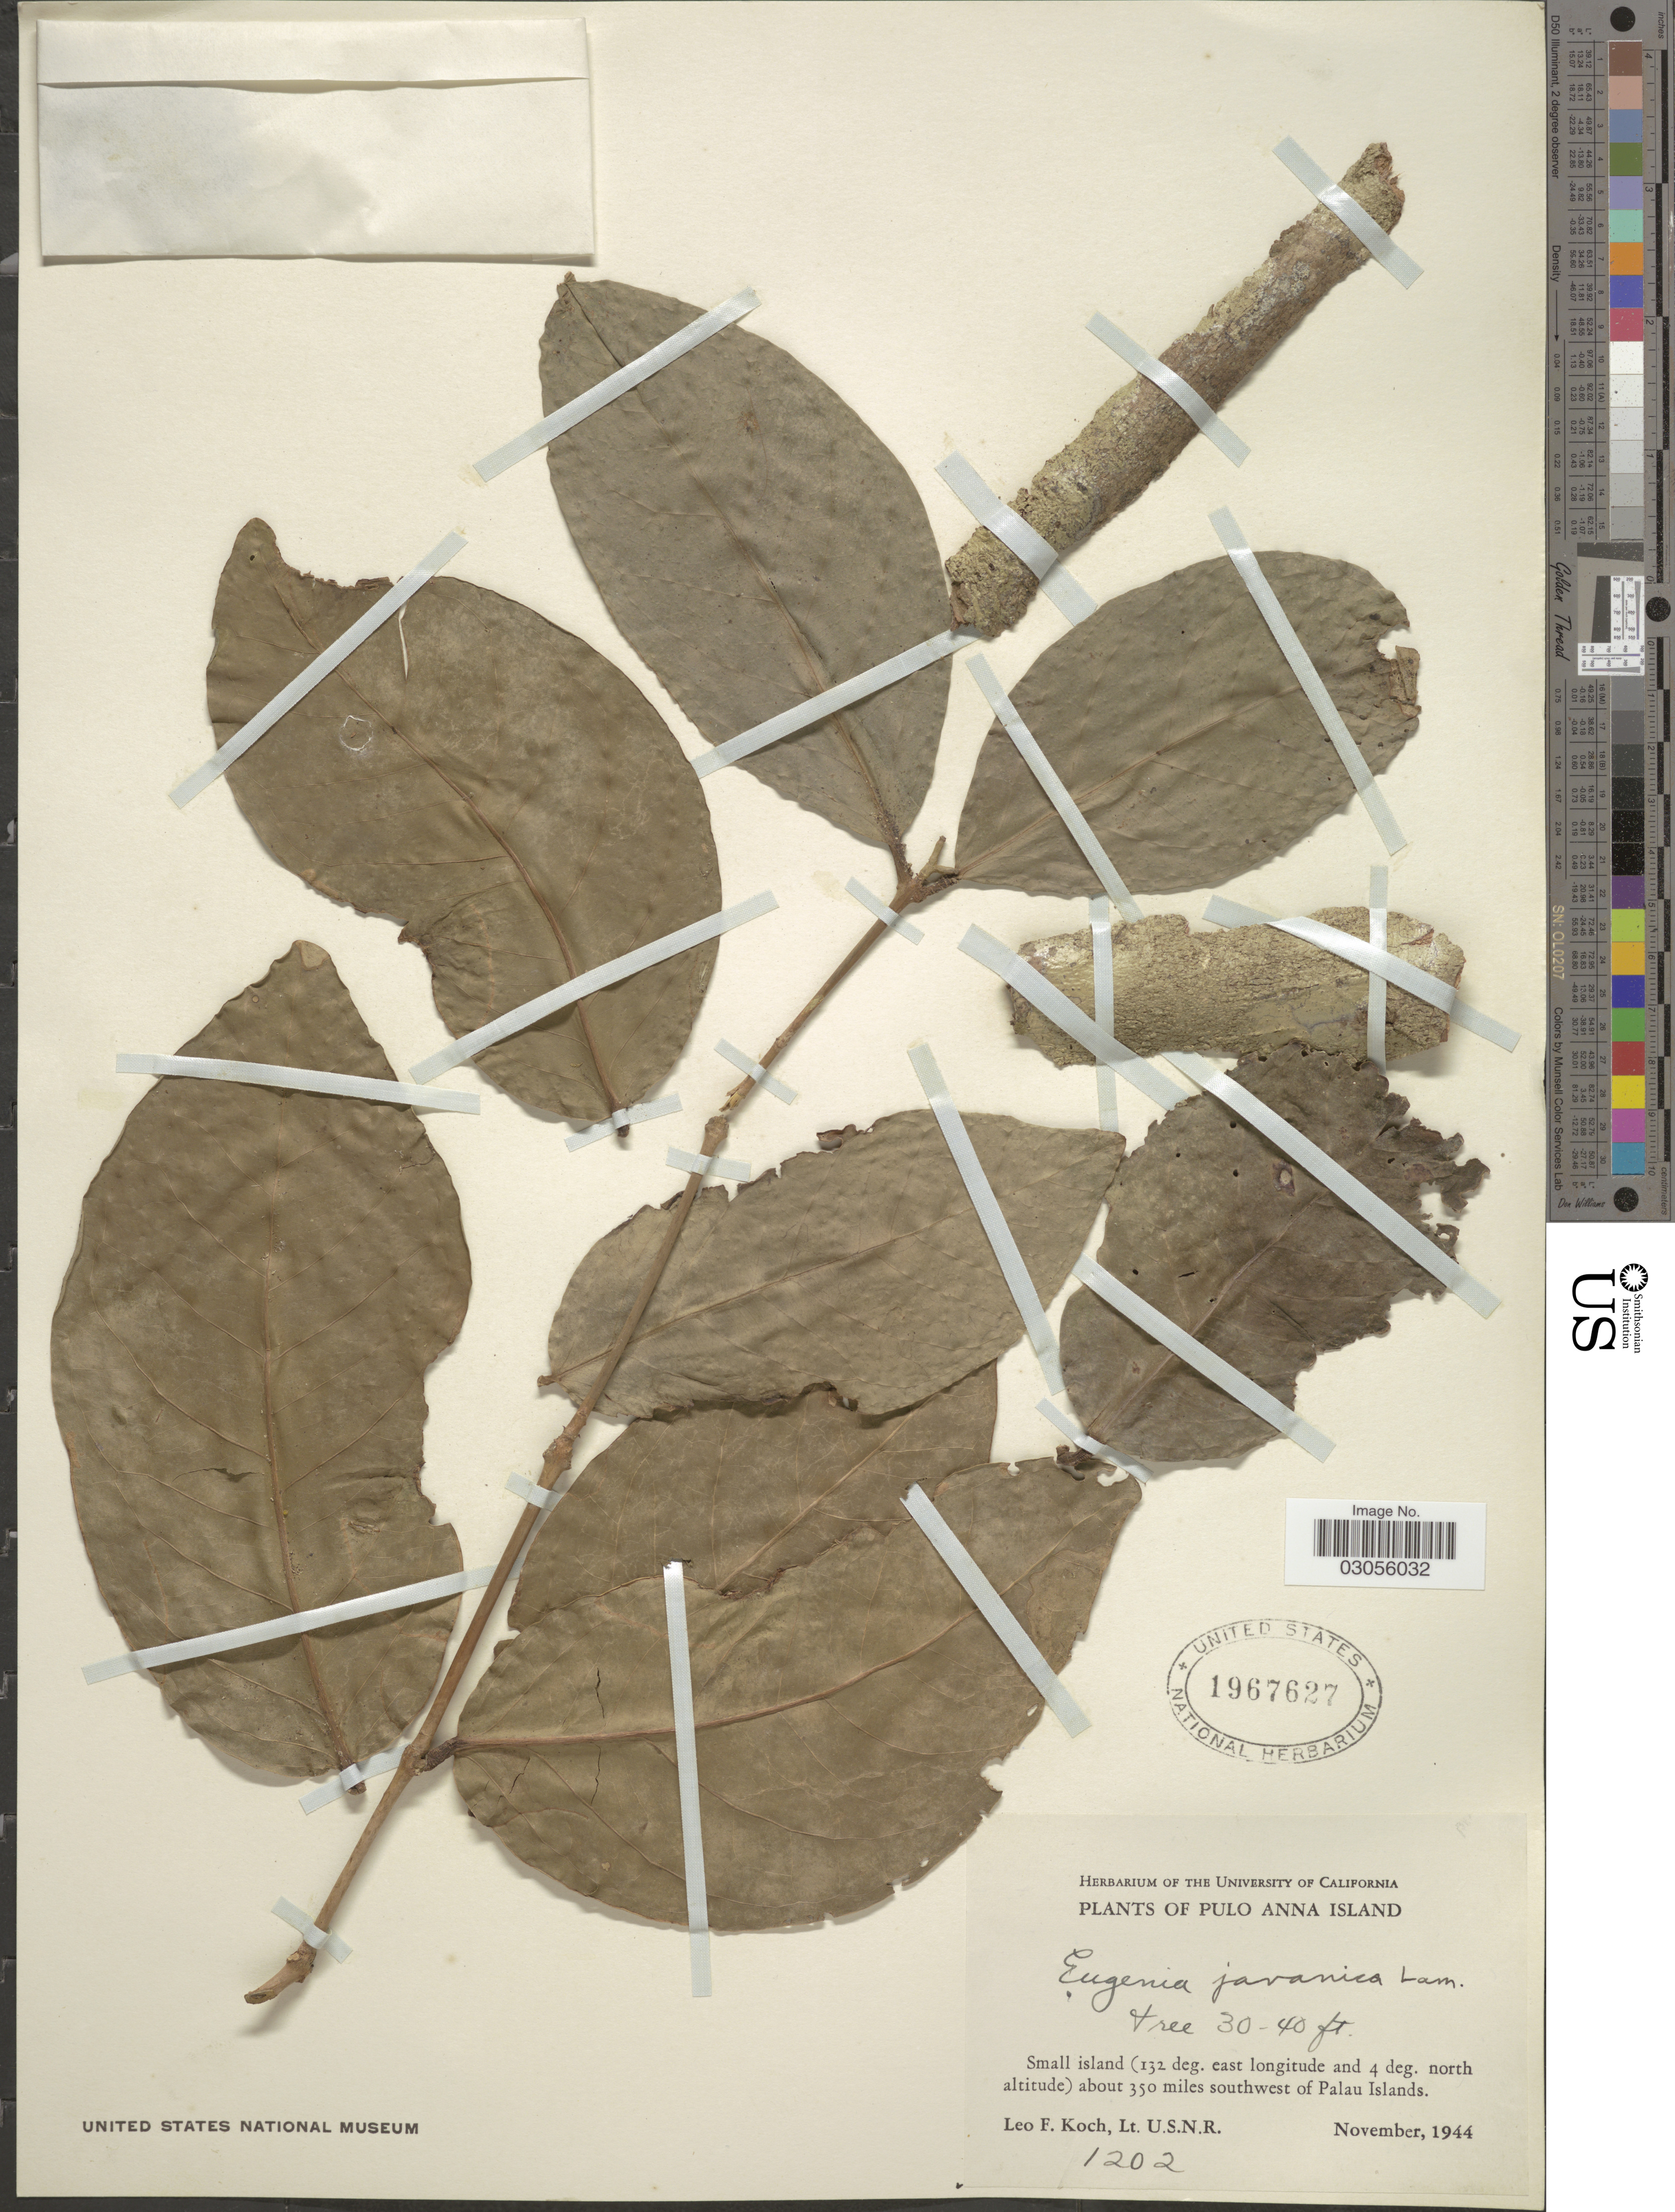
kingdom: Plantae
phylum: Tracheophyta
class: Magnoliopsida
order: Myrtales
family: Myrtaceae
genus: Syzygium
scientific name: Syzygium samarangense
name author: (Blume) Merr. & L.M. Perry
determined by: Strong, Mark T., (BOT), Smithsonian Institution - National Museum of Natural History (UNITED STATES)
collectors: L. F. Koch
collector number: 1202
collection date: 1944-11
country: Palau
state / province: Belau Outliers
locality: Pulo Anna Island. Small island about 350 miles southwest of Palau Islands.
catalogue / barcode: US 1967627